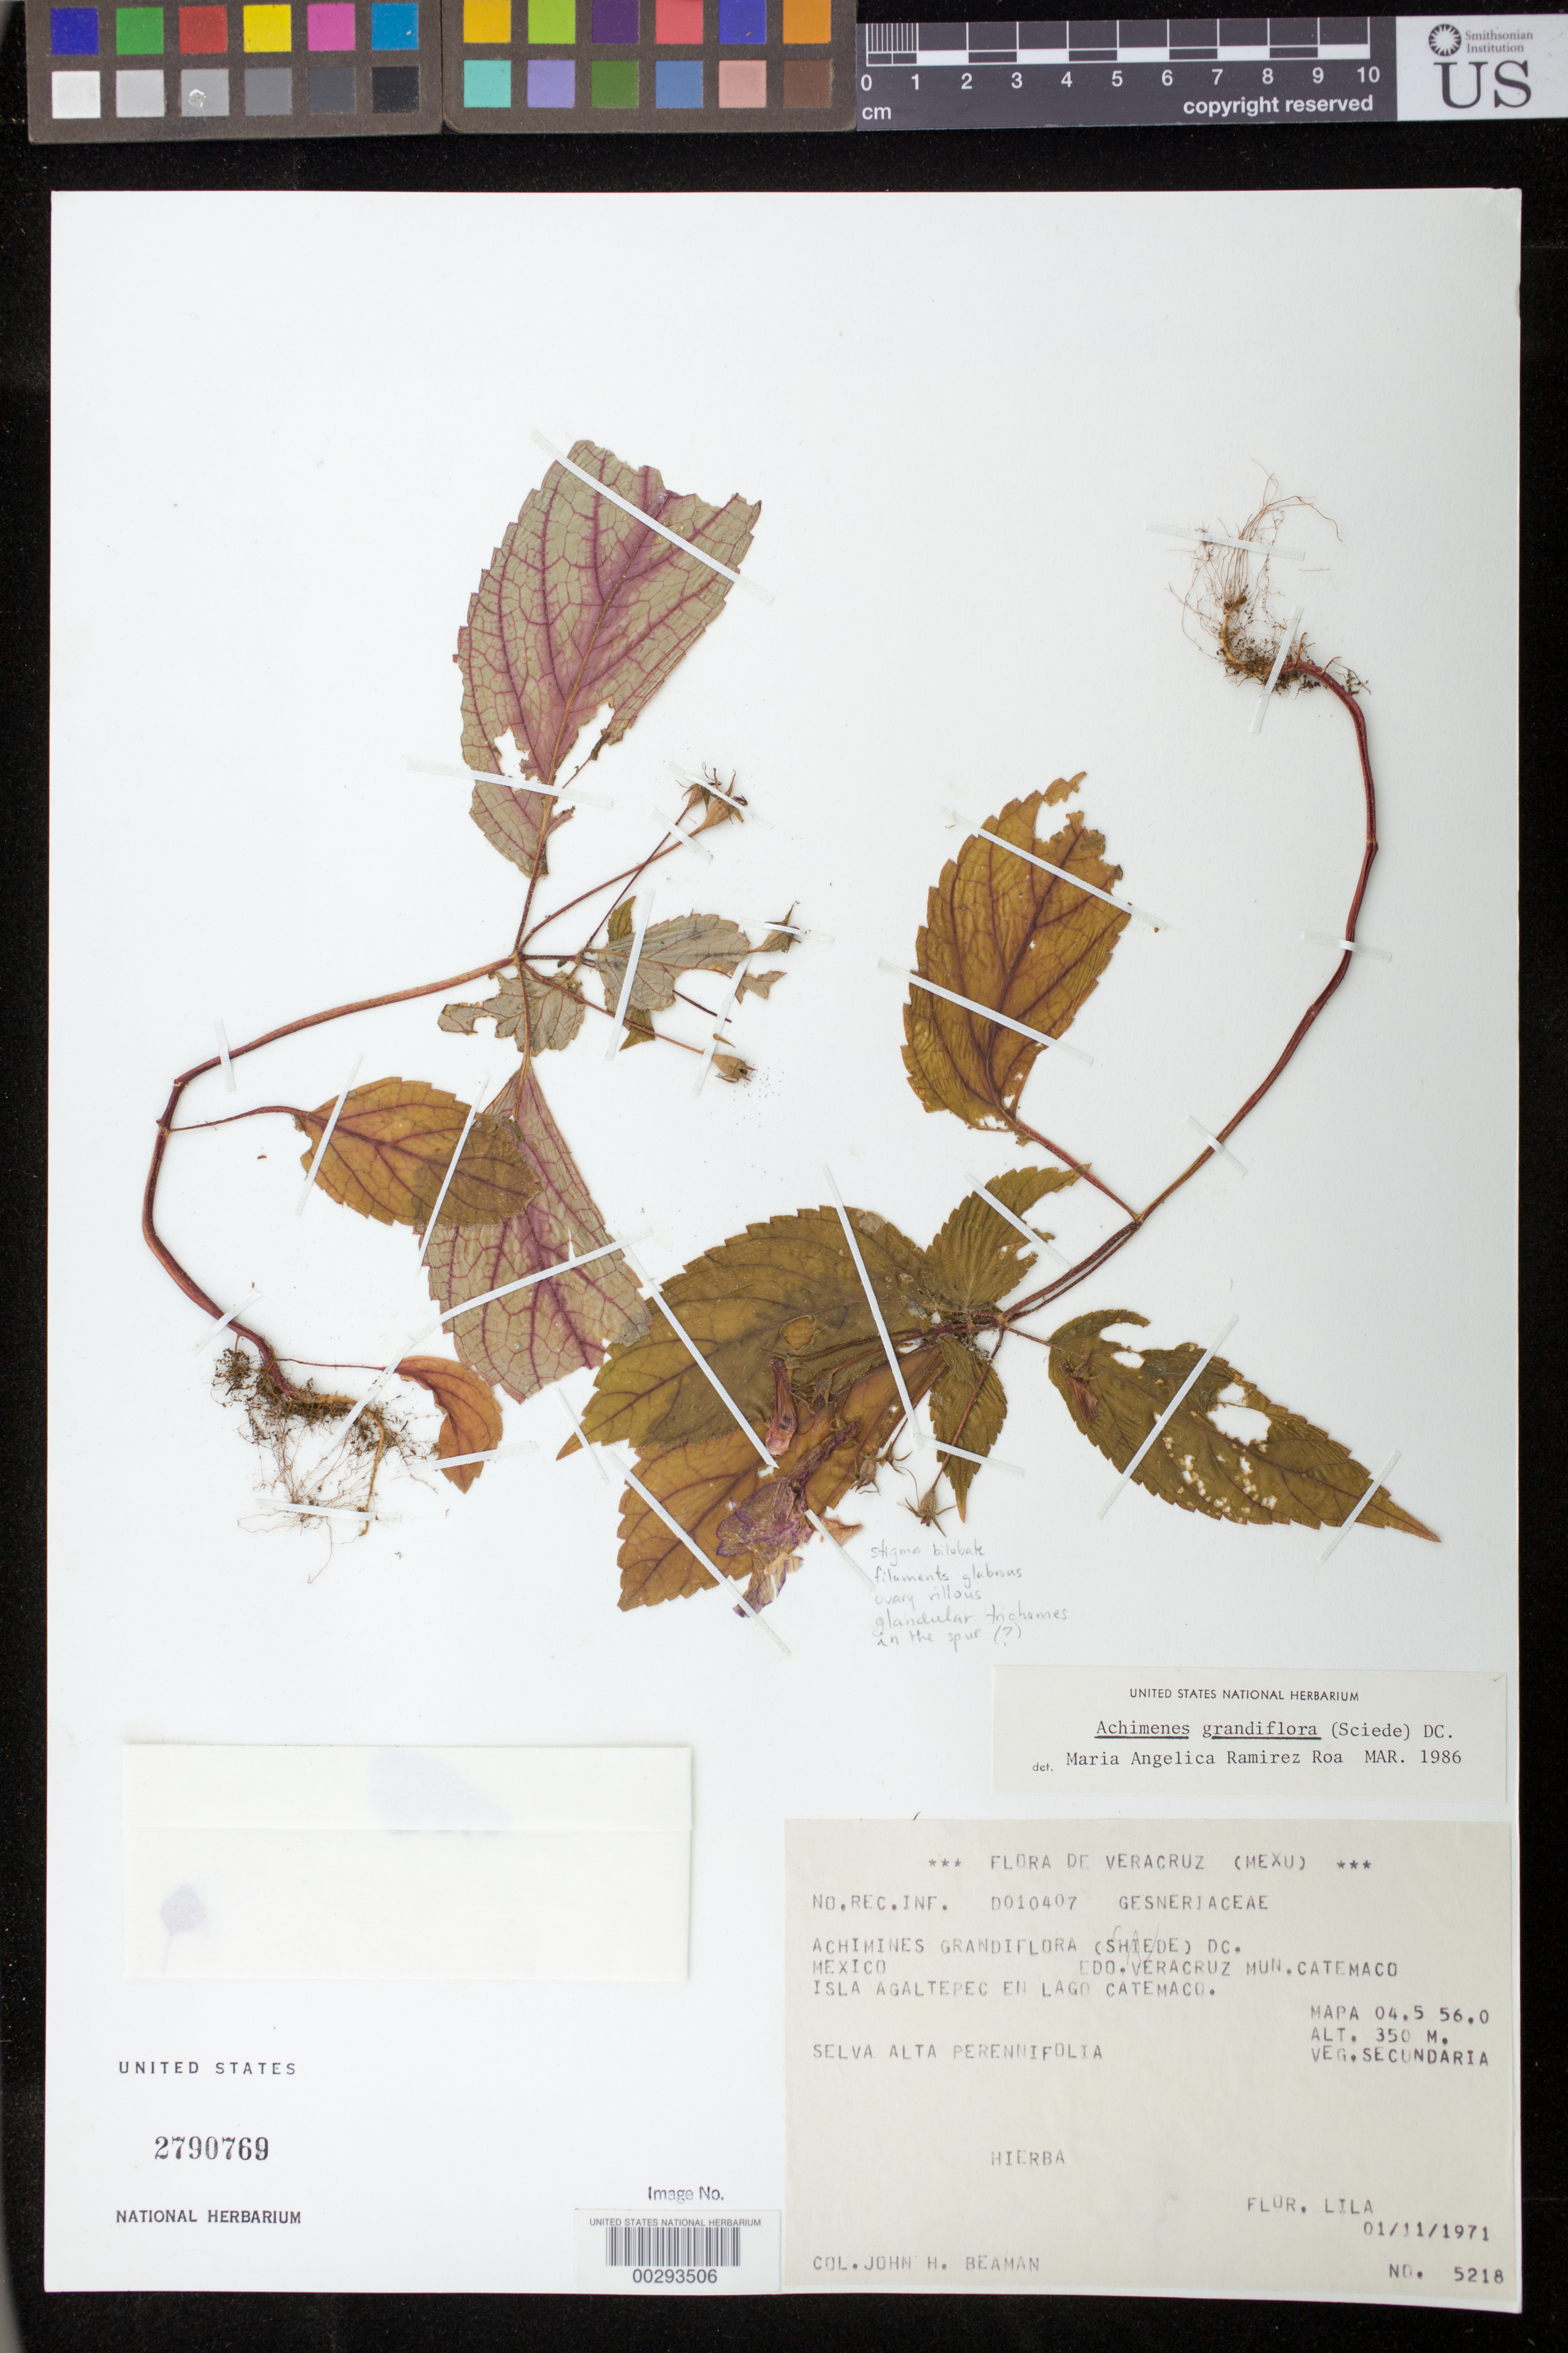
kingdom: Plantae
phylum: Tracheophyta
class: Magnoliopsida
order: Lamiales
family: Gesneriaceae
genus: Achimenes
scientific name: Achimenes grandiflora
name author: (Schiede) DC.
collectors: J. H. Beaman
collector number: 5218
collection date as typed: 1971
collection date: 1971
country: Mexico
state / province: Veracruz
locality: Mun. Catemaco, Isla Agaltepec in Lago Catemaco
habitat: Secondary vegetation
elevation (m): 350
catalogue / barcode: US 2790769